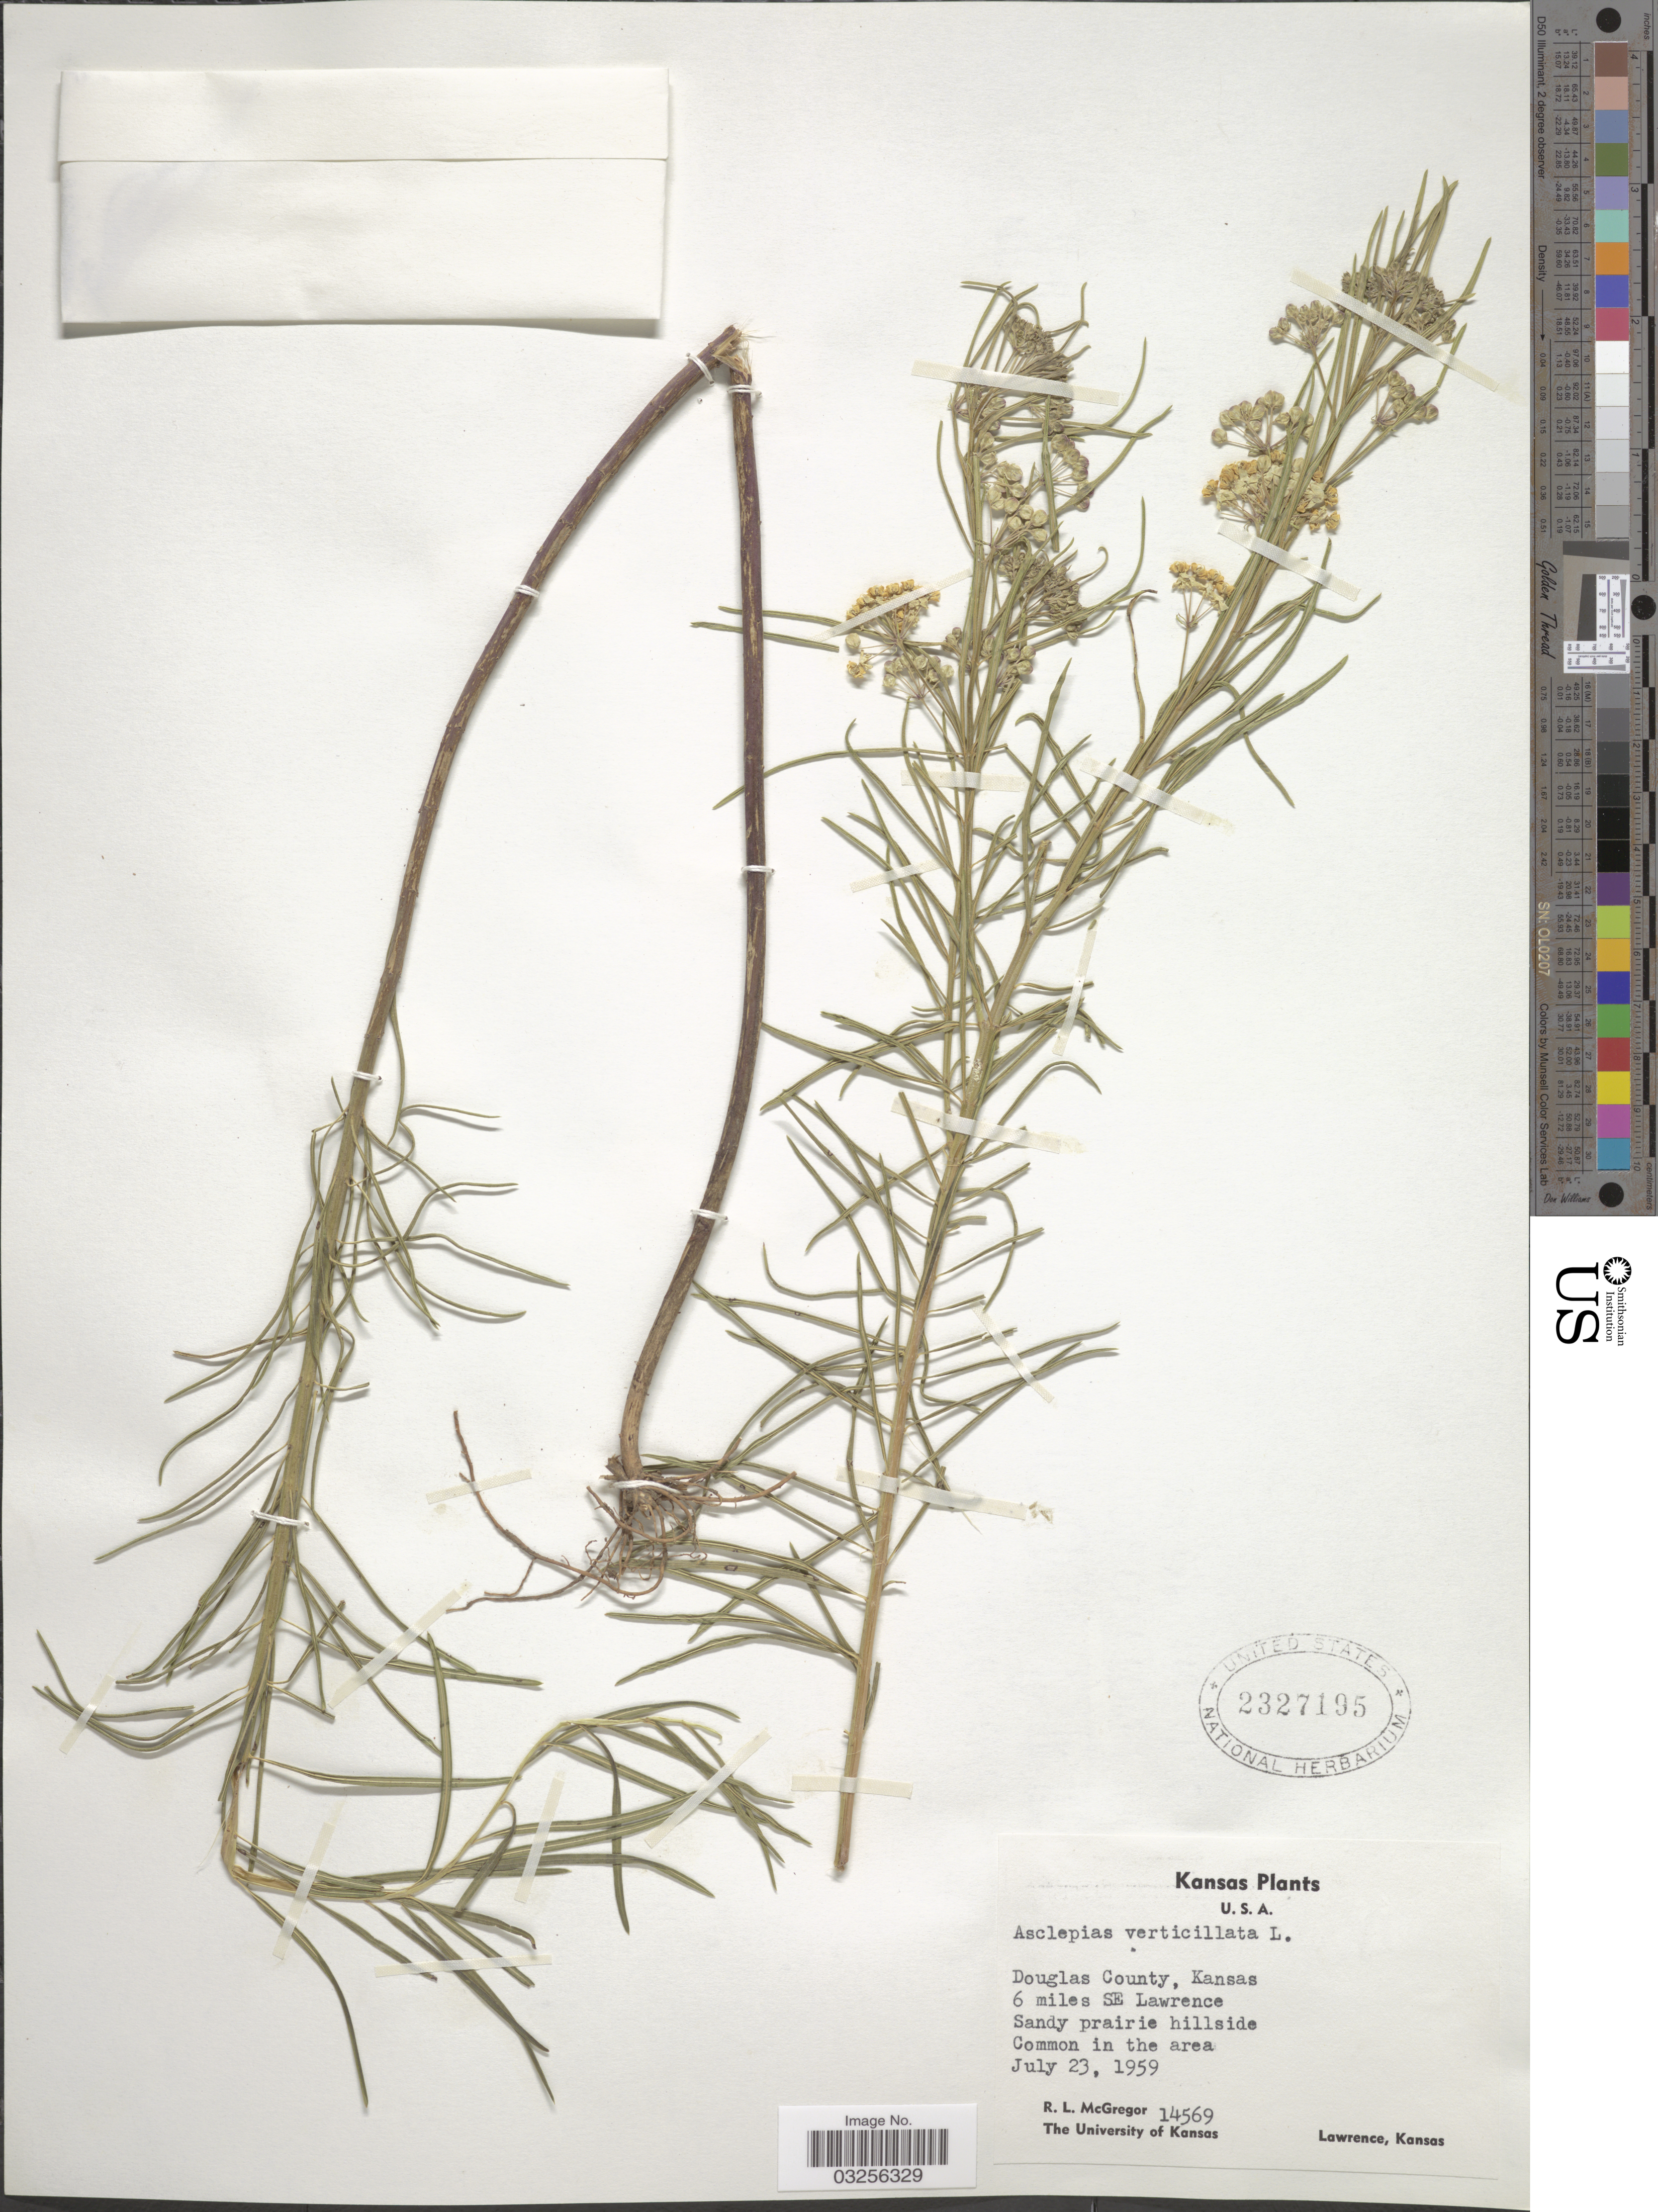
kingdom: Plantae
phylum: Tracheophyta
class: Magnoliopsida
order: Gentianales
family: Apocynaceae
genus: Asclepias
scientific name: Asclepias verticillata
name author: L.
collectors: R. McGregor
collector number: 14569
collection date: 1959-07-23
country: United States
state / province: Kansas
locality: Douglas County. 6 miles SE Lawrence.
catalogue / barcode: US 2327195